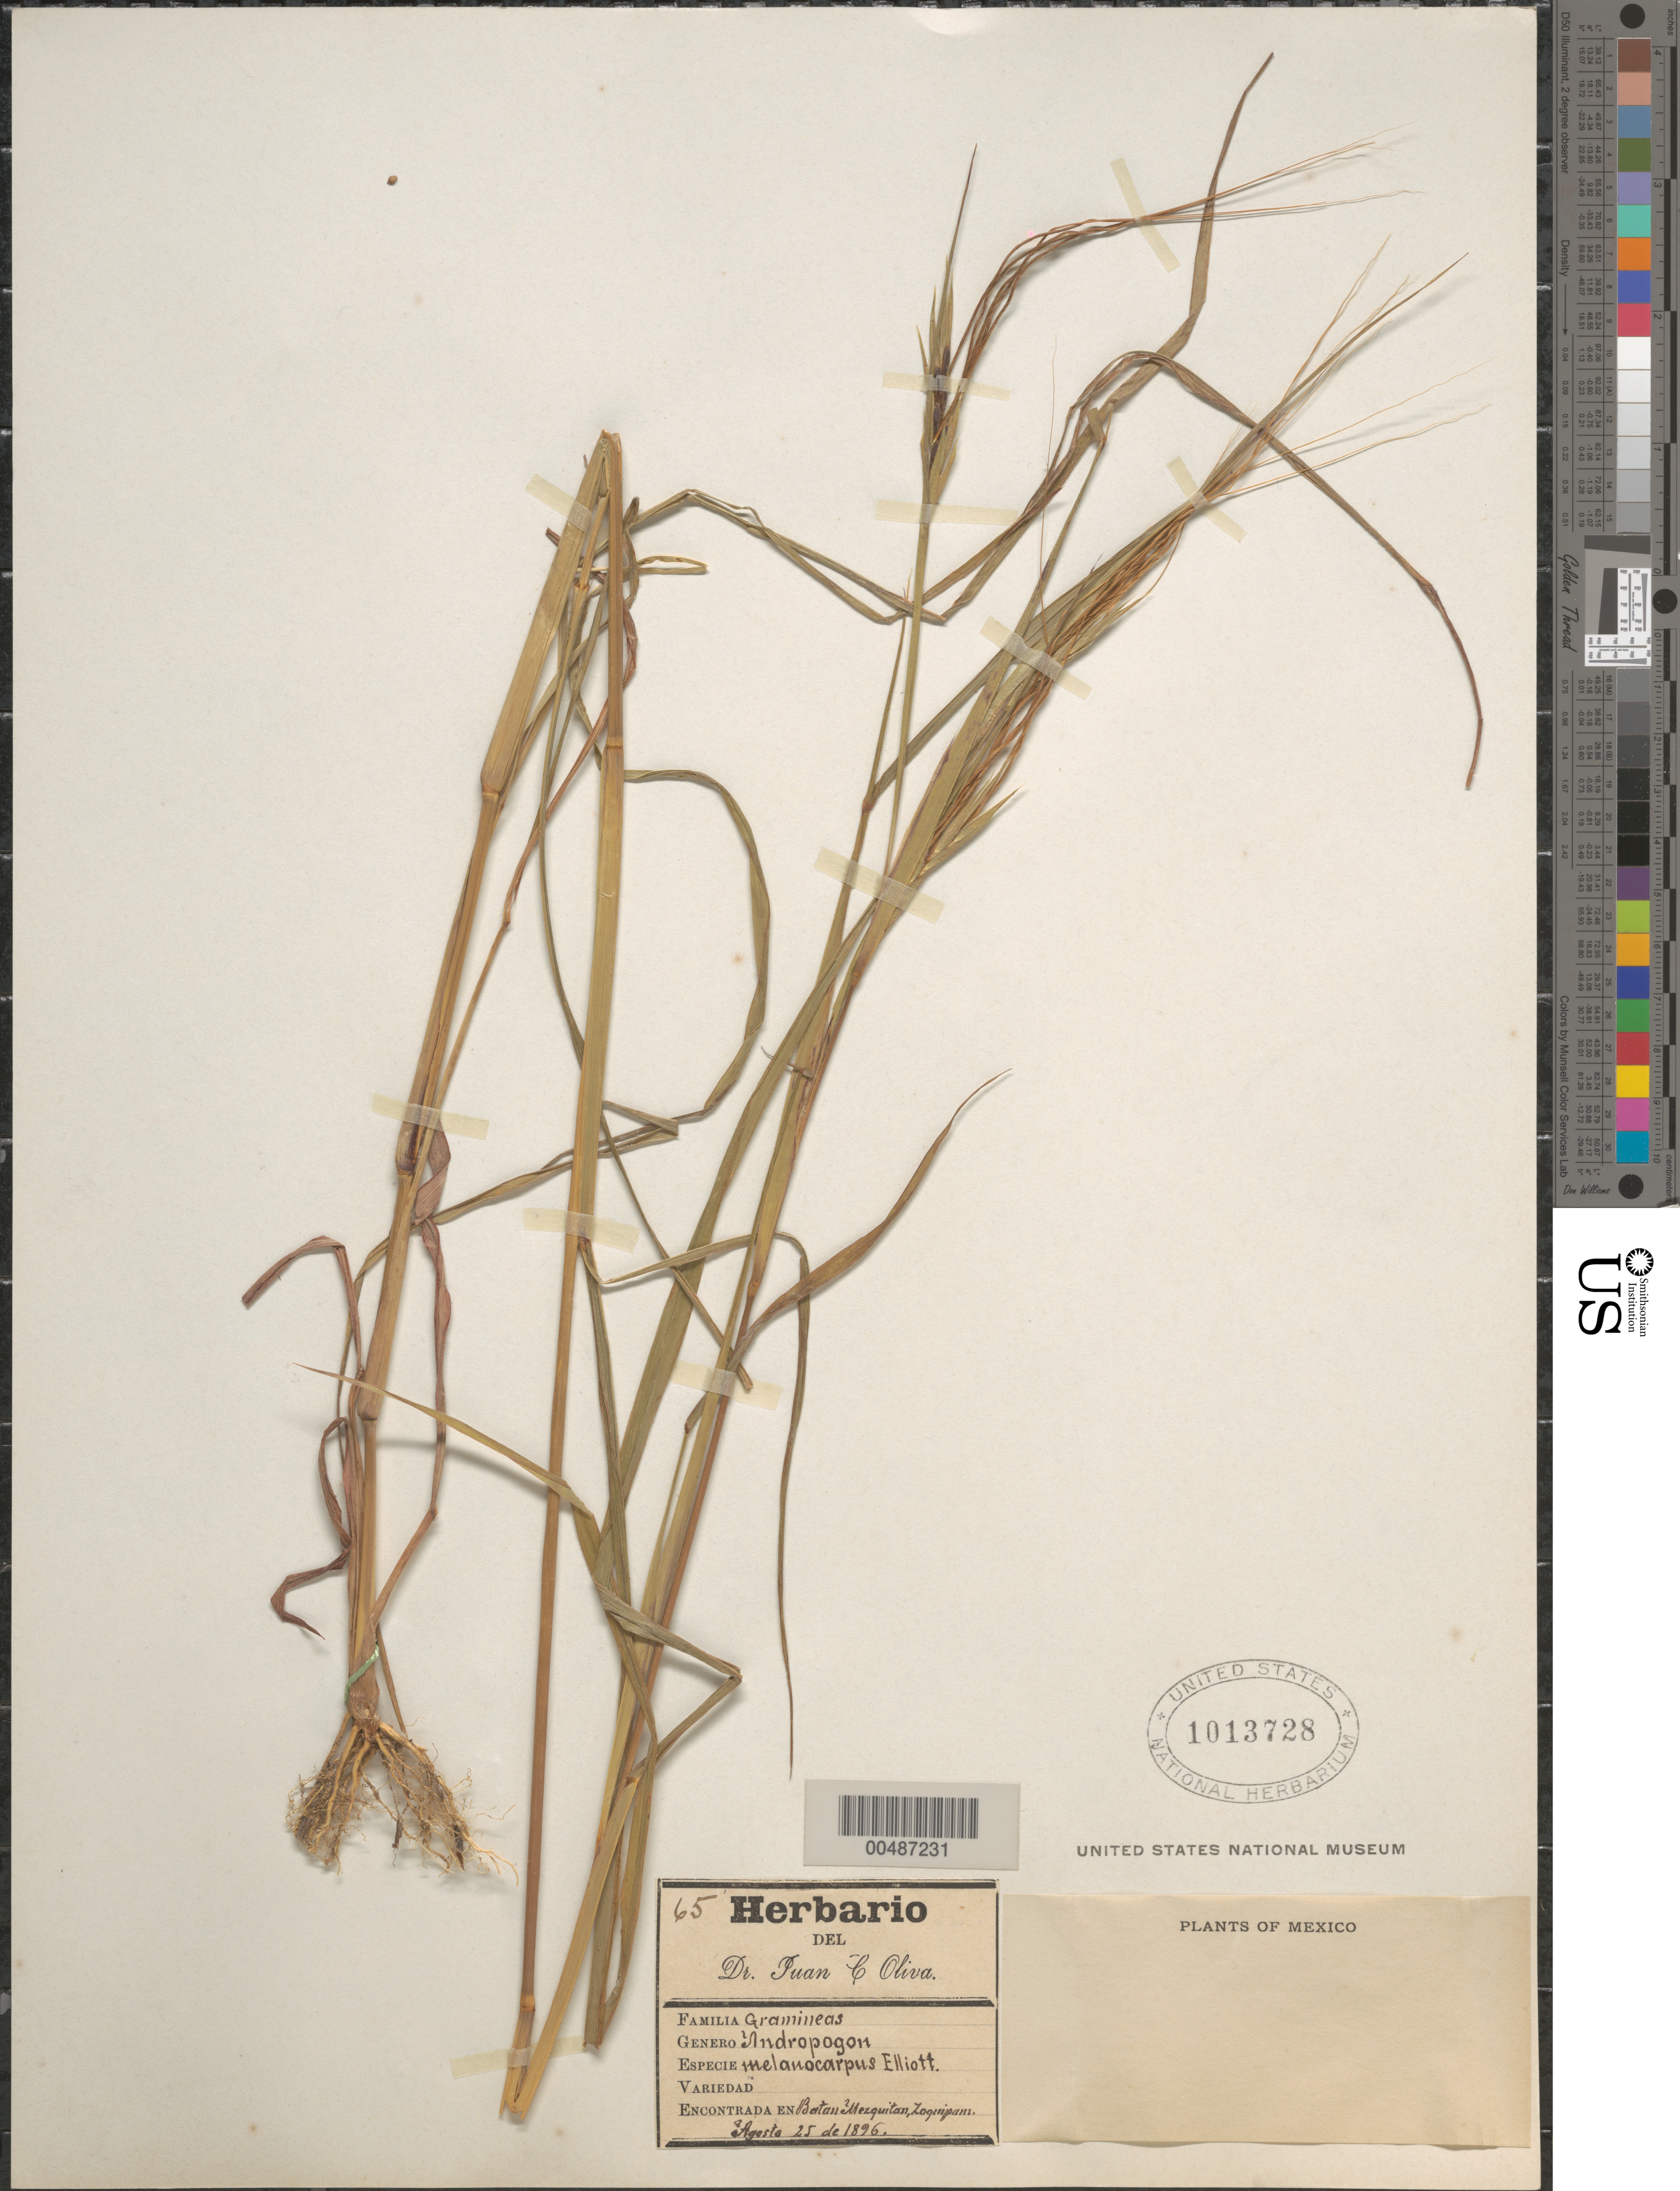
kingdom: Plantae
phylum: Tracheophyta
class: Liliopsida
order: Poales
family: Poaceae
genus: Heteropogon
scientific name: Heteropogon melanocarpus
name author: (Elliott) Benth.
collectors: J. C. Oliva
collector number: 65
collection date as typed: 25 Aug 1896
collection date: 1896-08-25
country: Mexico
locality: Botan Mezquitan, Zoquipam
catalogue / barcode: US 1013728